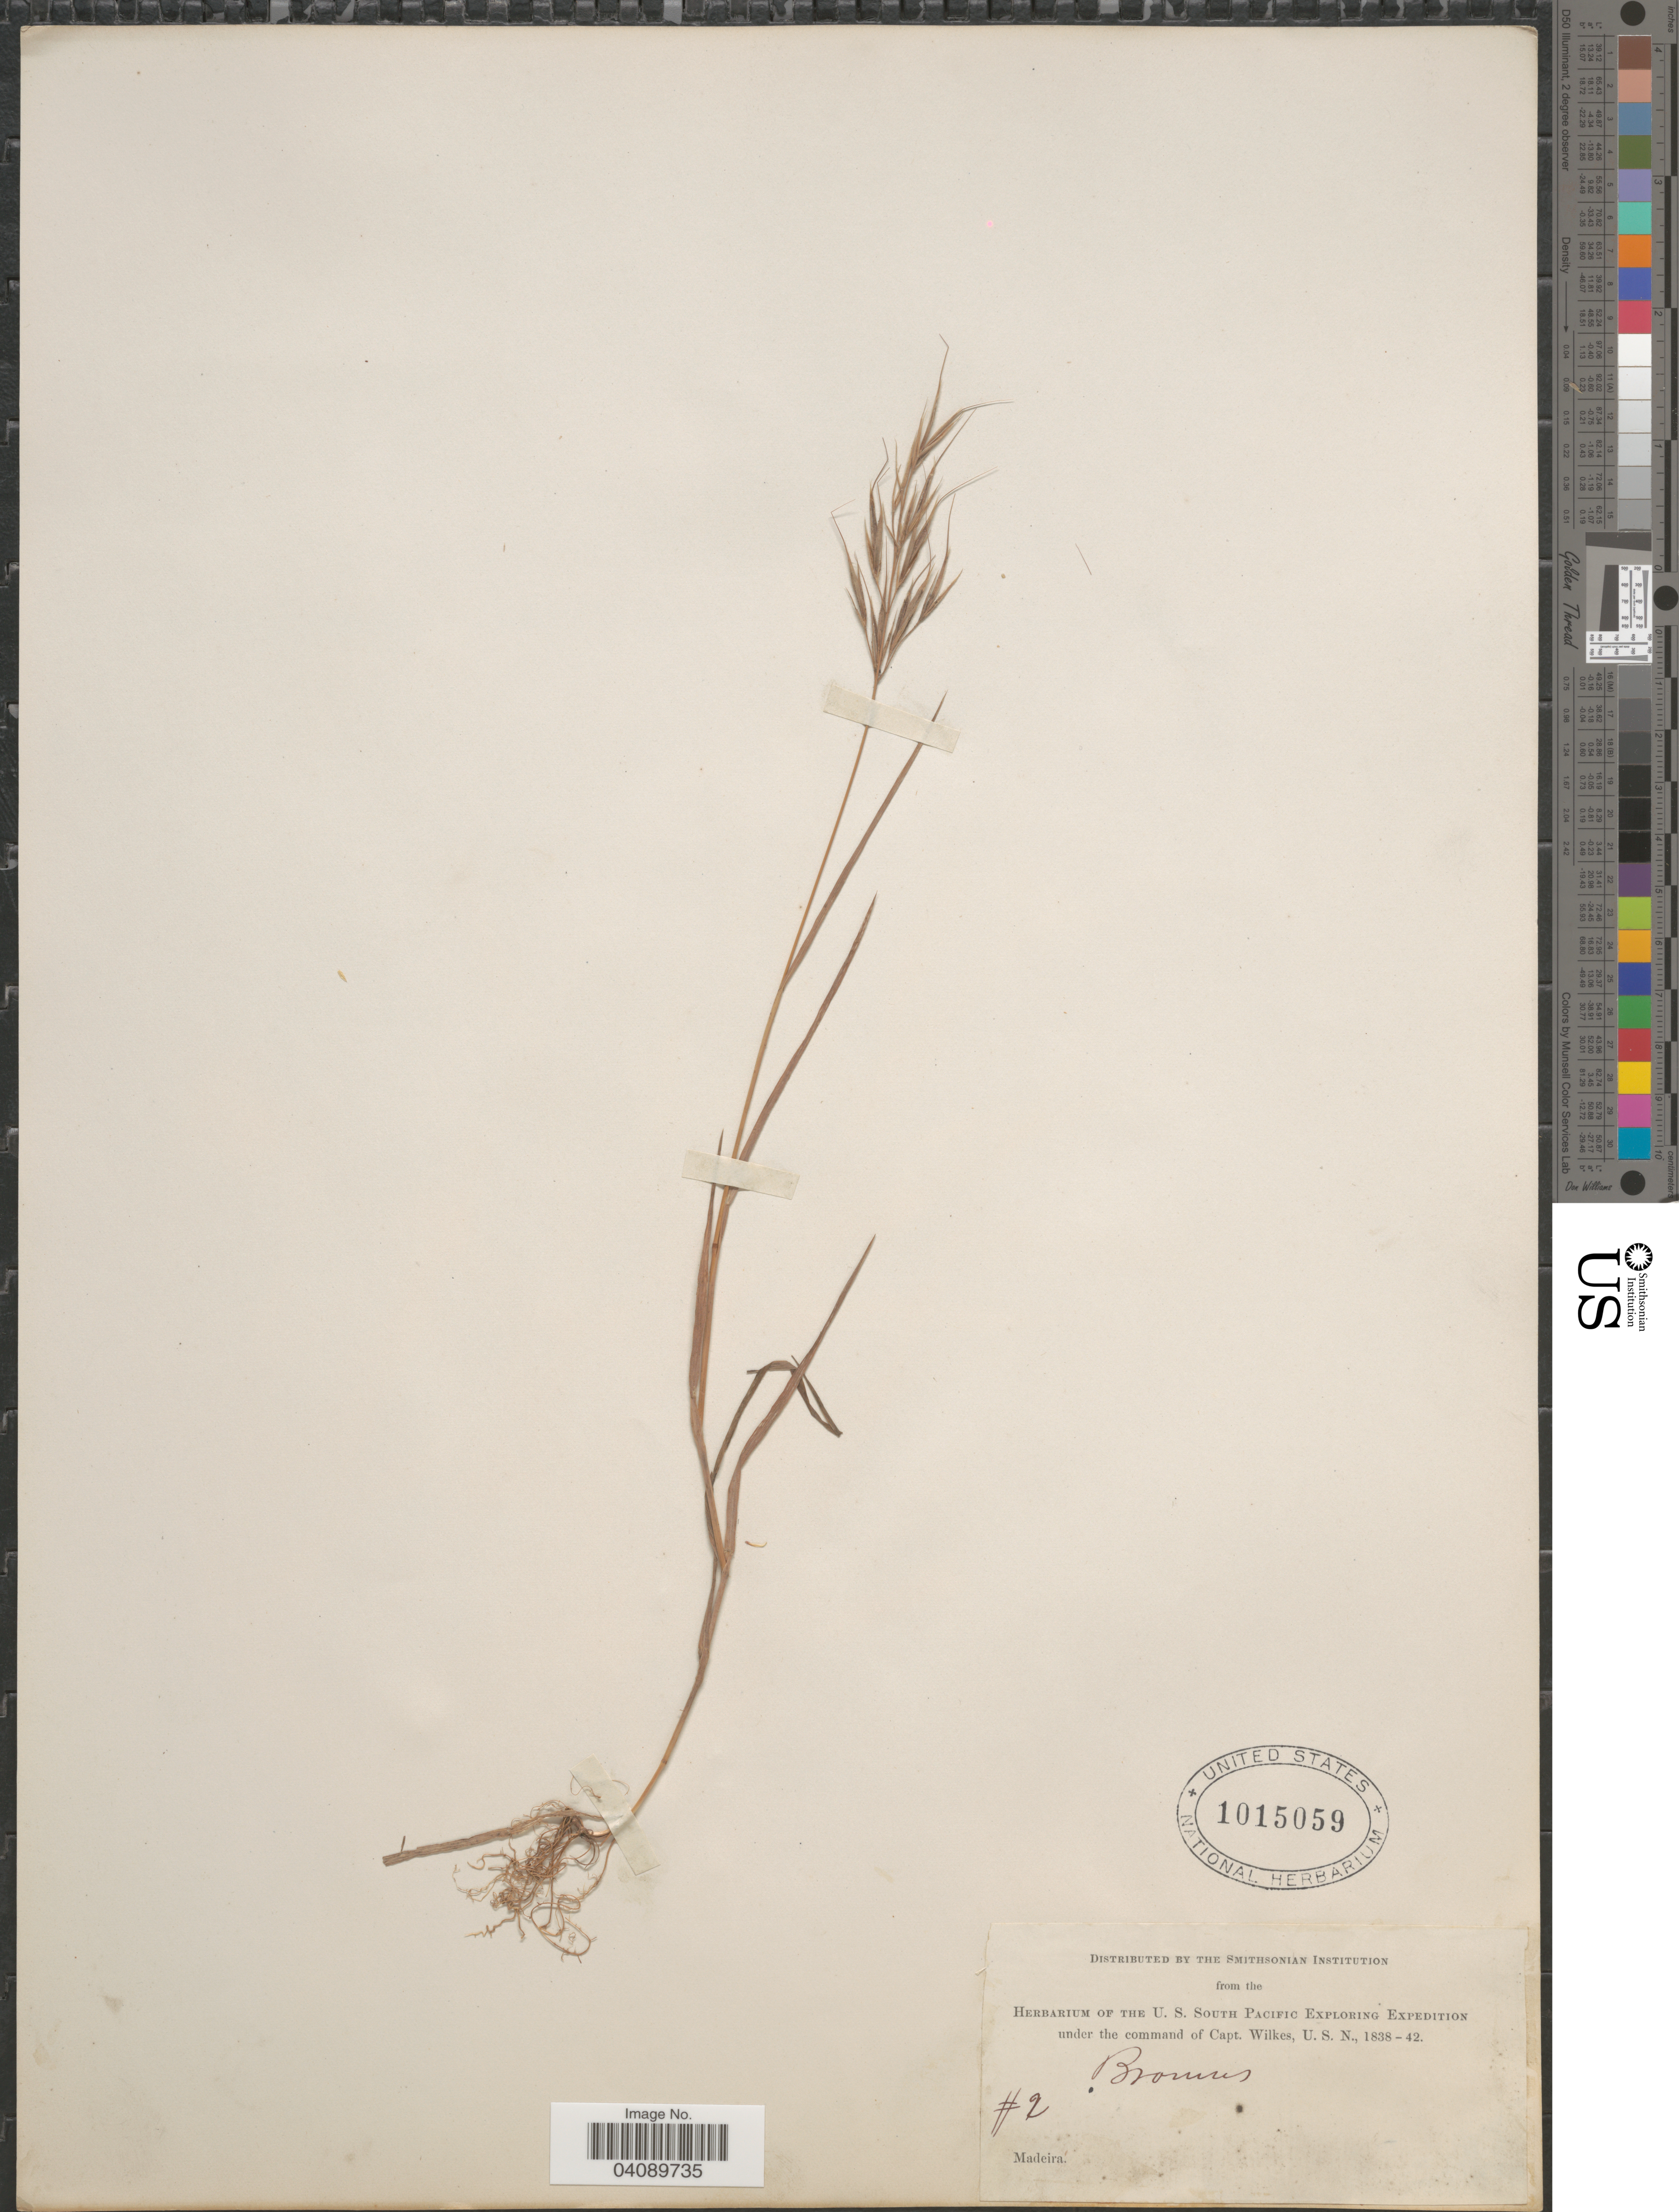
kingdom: Plantae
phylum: Tracheophyta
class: Liliopsida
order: Poales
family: Poaceae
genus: Bromus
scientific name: Bromus sp.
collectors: Wilkes Explor. Exped.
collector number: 2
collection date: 1838/1842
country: Portugal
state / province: Madeira (Aut. Reg.)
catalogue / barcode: US 1015059